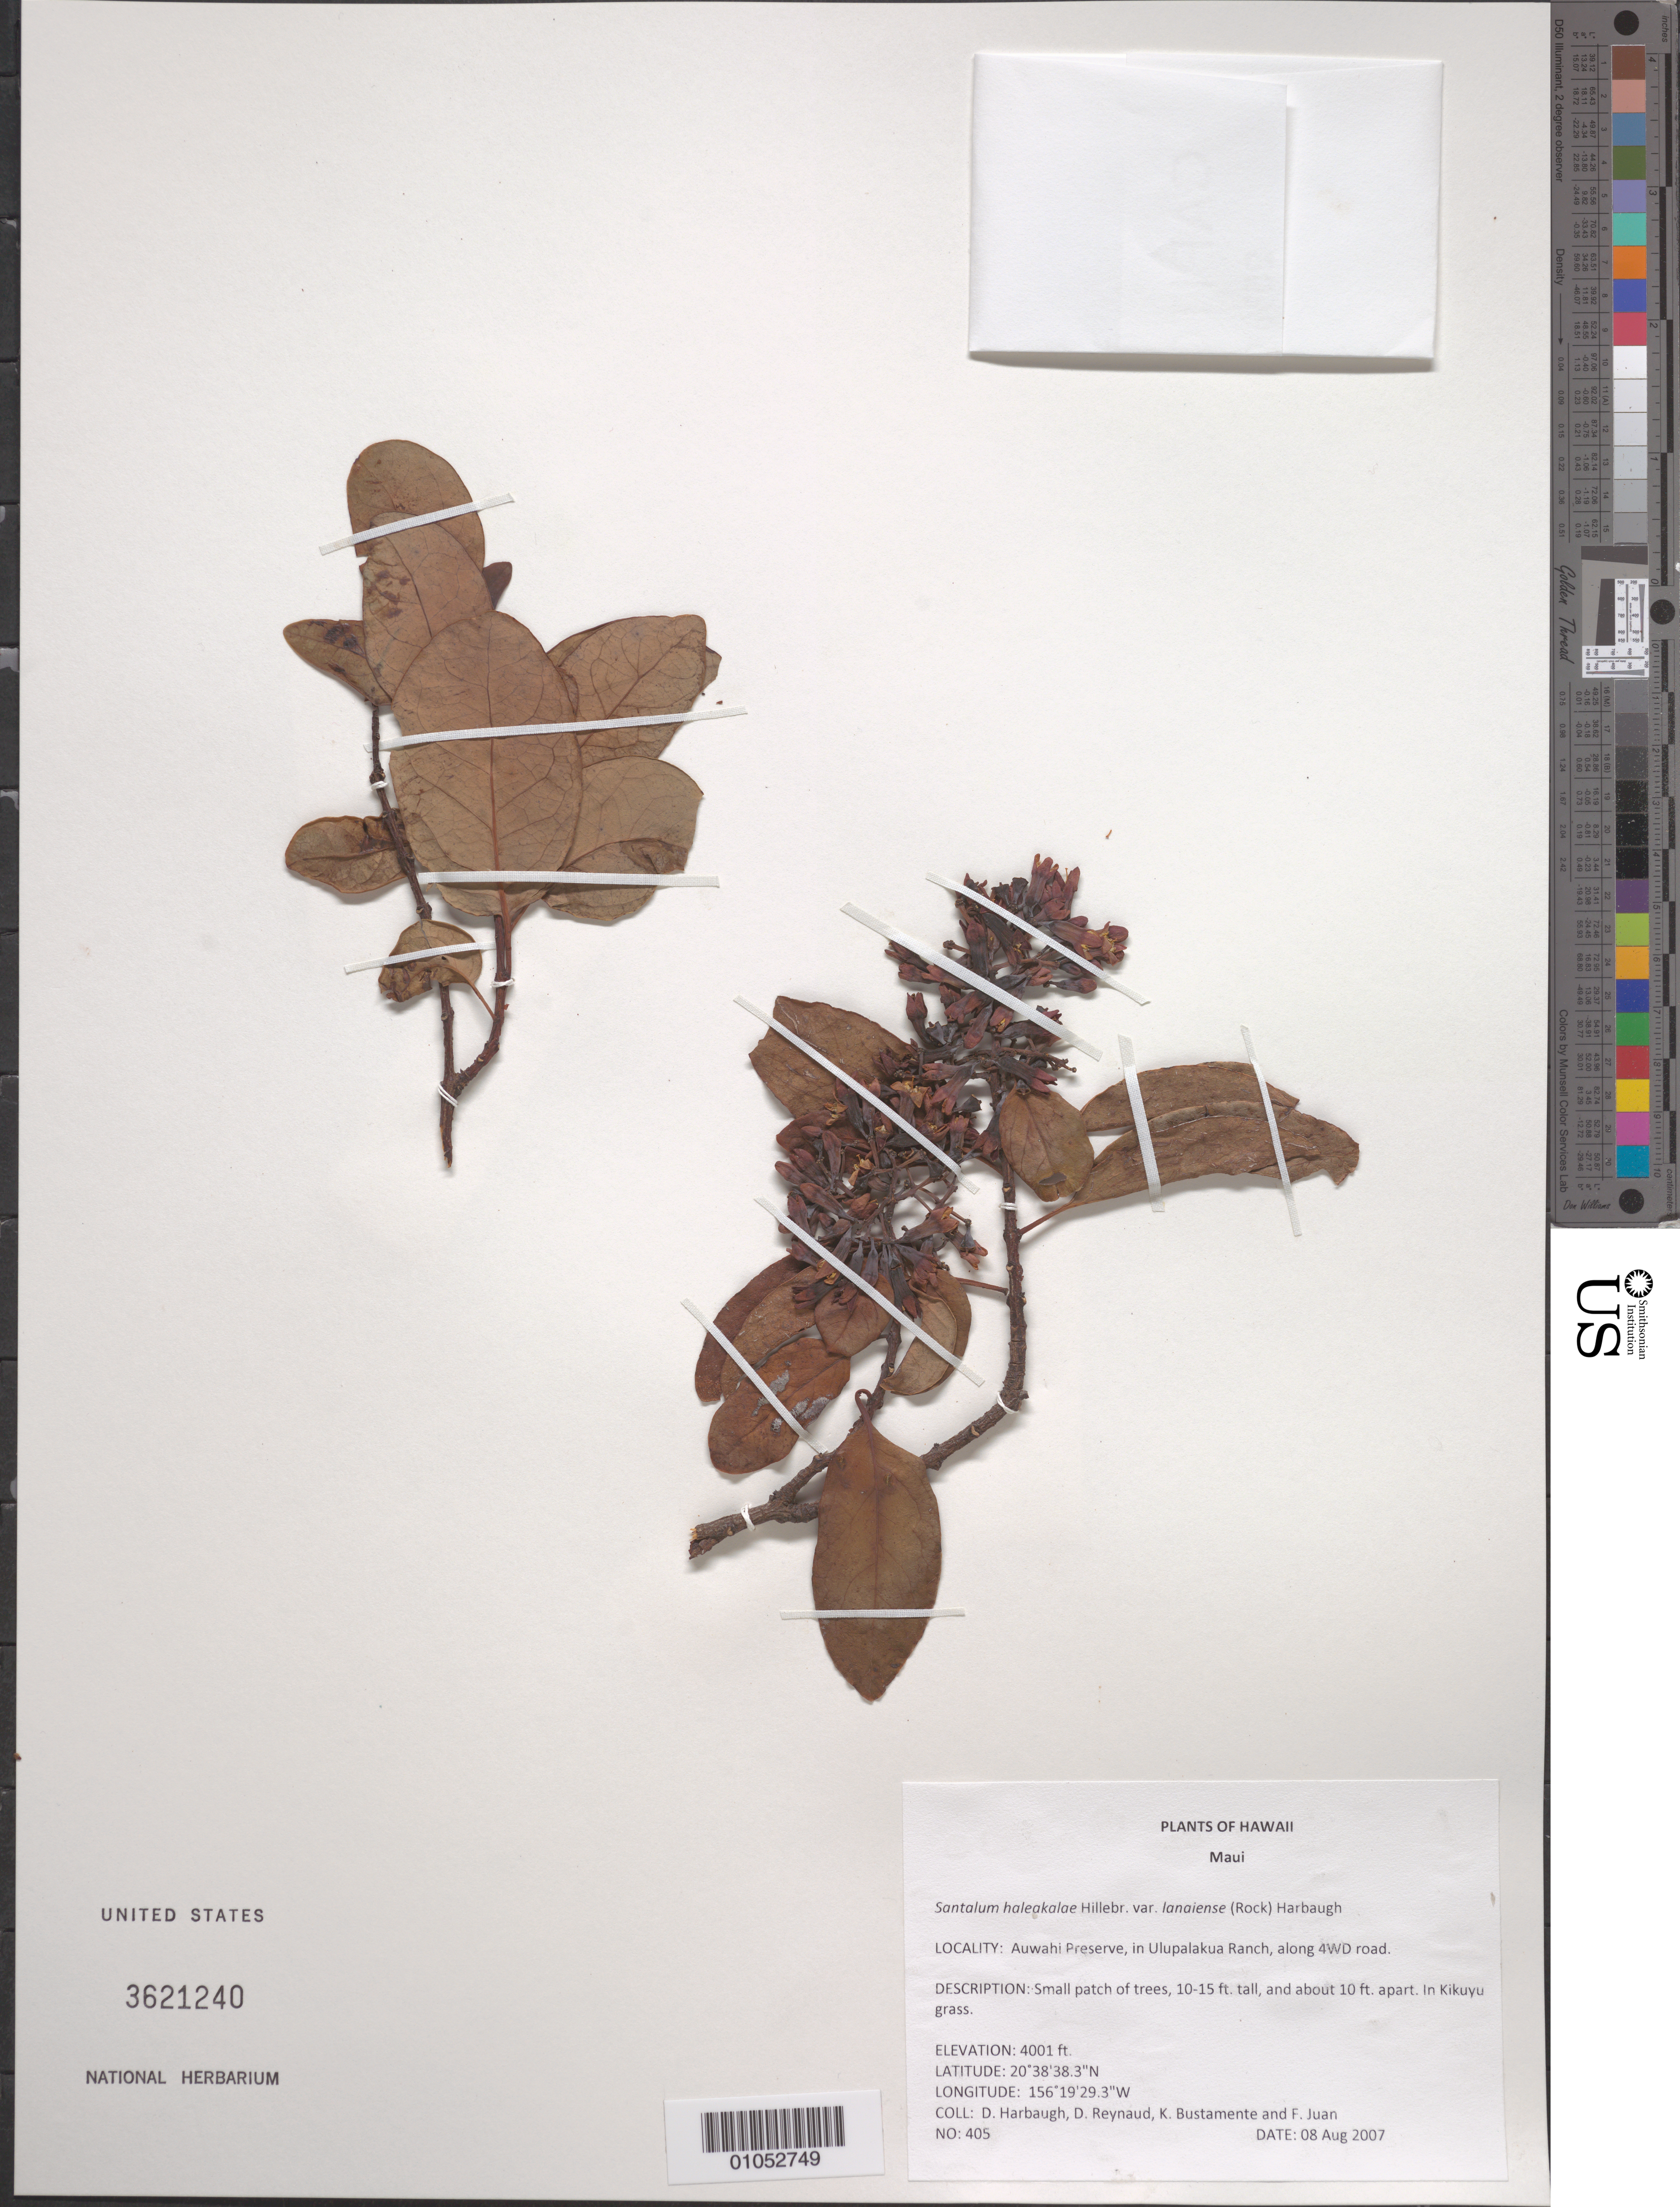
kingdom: Plantae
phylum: Tracheophyta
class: Magnoliopsida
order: Santalales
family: Santalaceae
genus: Santalum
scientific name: Santalum haleakalae var. lanaiense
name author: (Rock) Harbaugh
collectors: D. Harbaugh, D. Reynaud, K. M. Bustamente & F. Juan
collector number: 405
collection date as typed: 8 Aug 2007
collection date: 2007-08-08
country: United States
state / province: Hawaii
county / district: Maui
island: Maui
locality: Auwahi Preserve, in Ulupalakua Ranch, along 4WD road.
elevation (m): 1220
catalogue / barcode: US 3621240